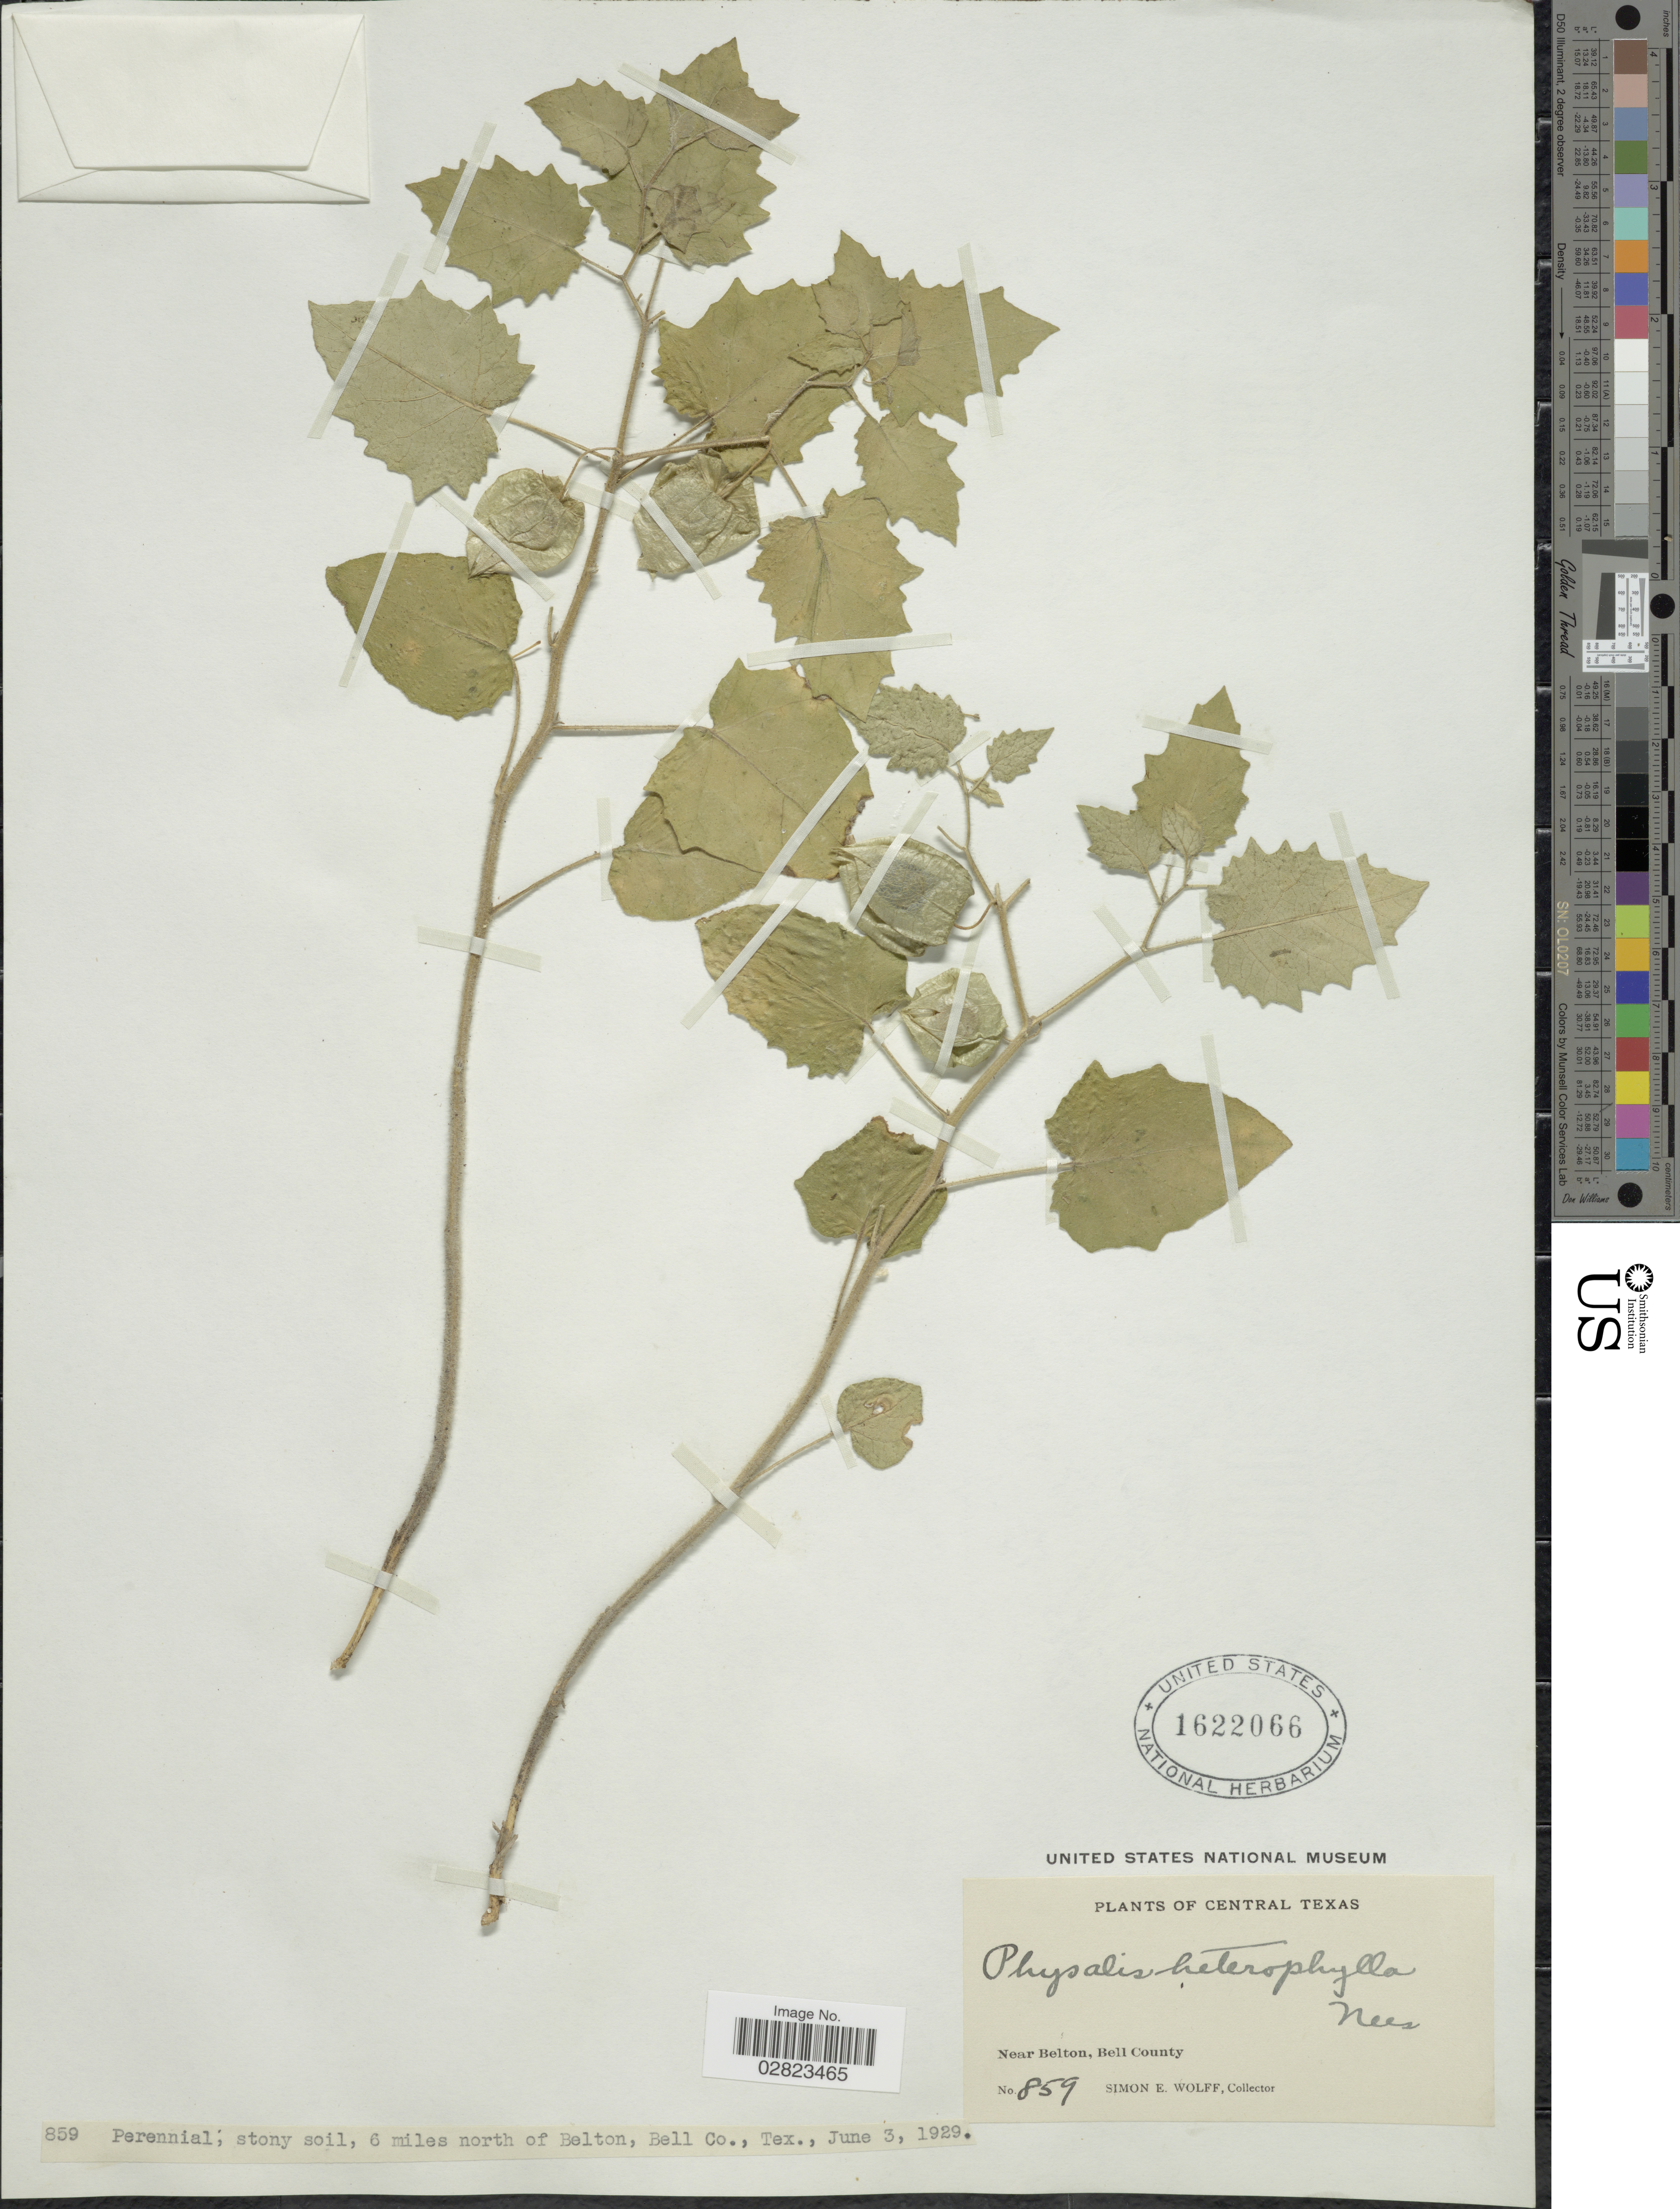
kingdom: Plantae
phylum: Tracheophyta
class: Magnoliopsida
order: Solanales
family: Solanaceae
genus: Physalis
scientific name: Physalis heterophylla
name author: Nees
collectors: S. E. Wolff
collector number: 859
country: United States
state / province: Texas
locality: Central Texas. Near Belton, Bell County.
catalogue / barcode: US 1622066